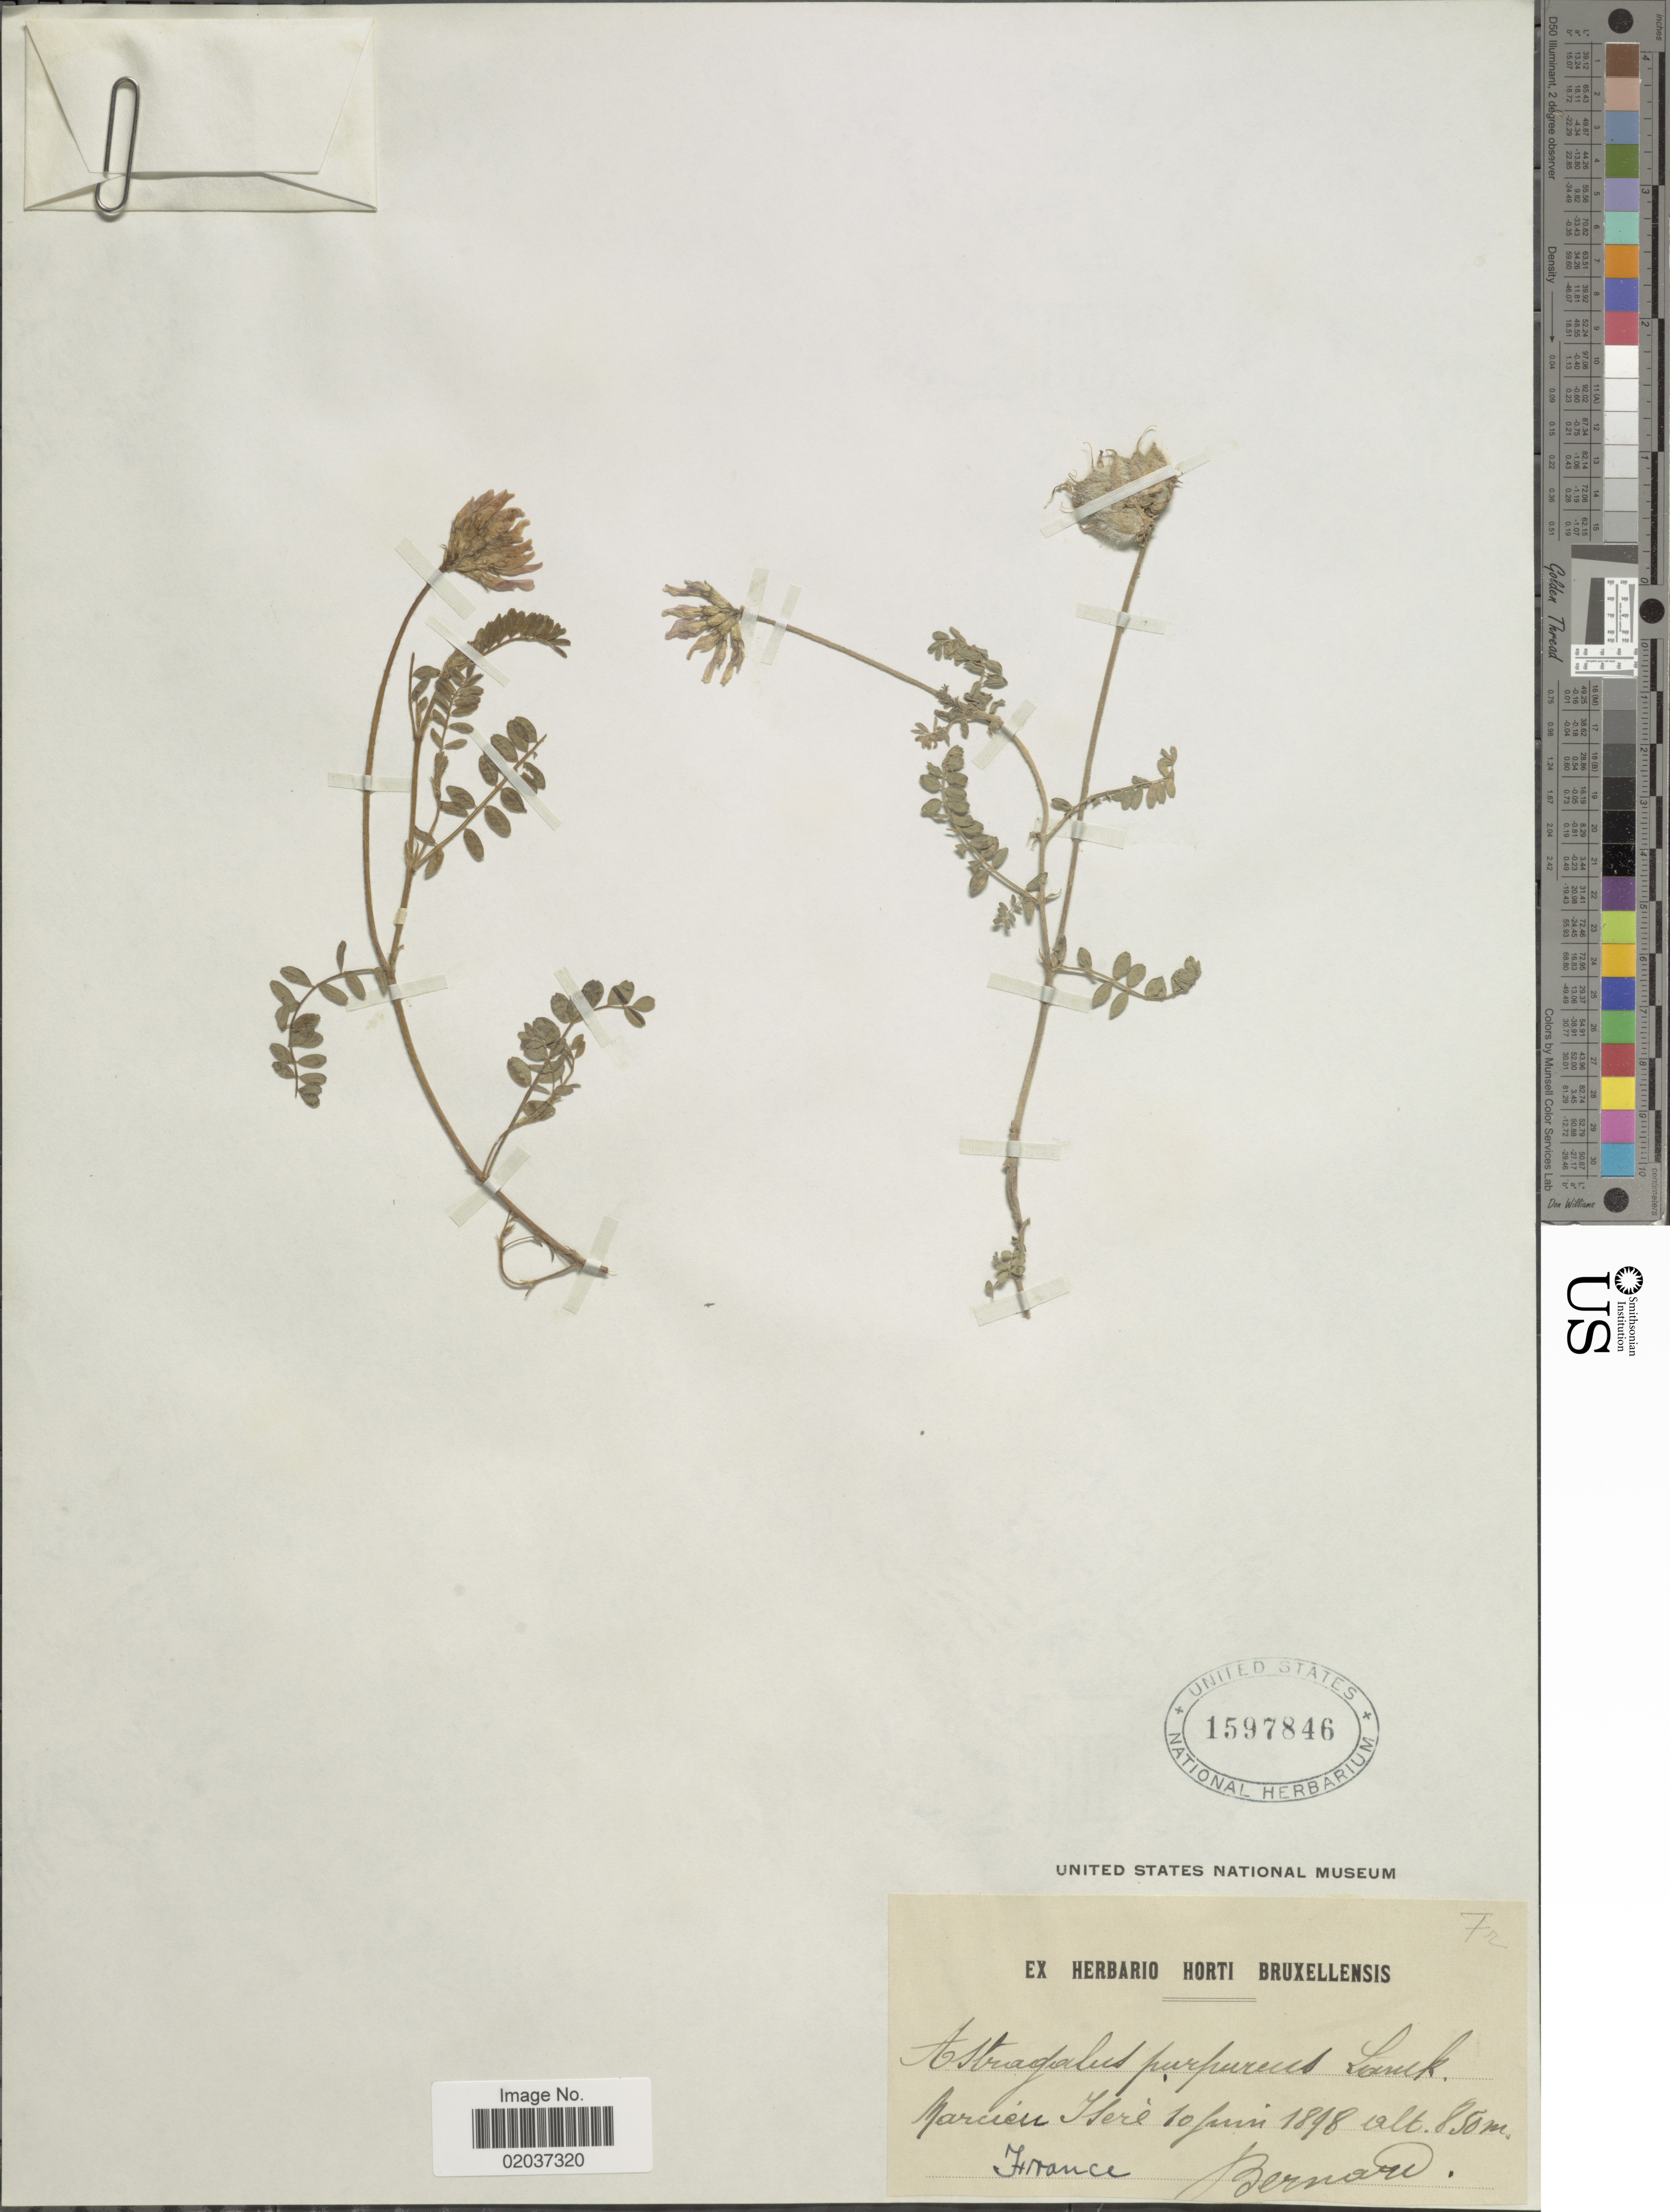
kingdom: Plantae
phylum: Tracheophyta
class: Magnoliopsida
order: Fabales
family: Fabaceae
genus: Astragalus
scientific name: Astragalus purpureus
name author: Lam.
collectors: -. Bernard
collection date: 1898-06-10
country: France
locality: Narcieu sterie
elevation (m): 850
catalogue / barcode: US 1597846